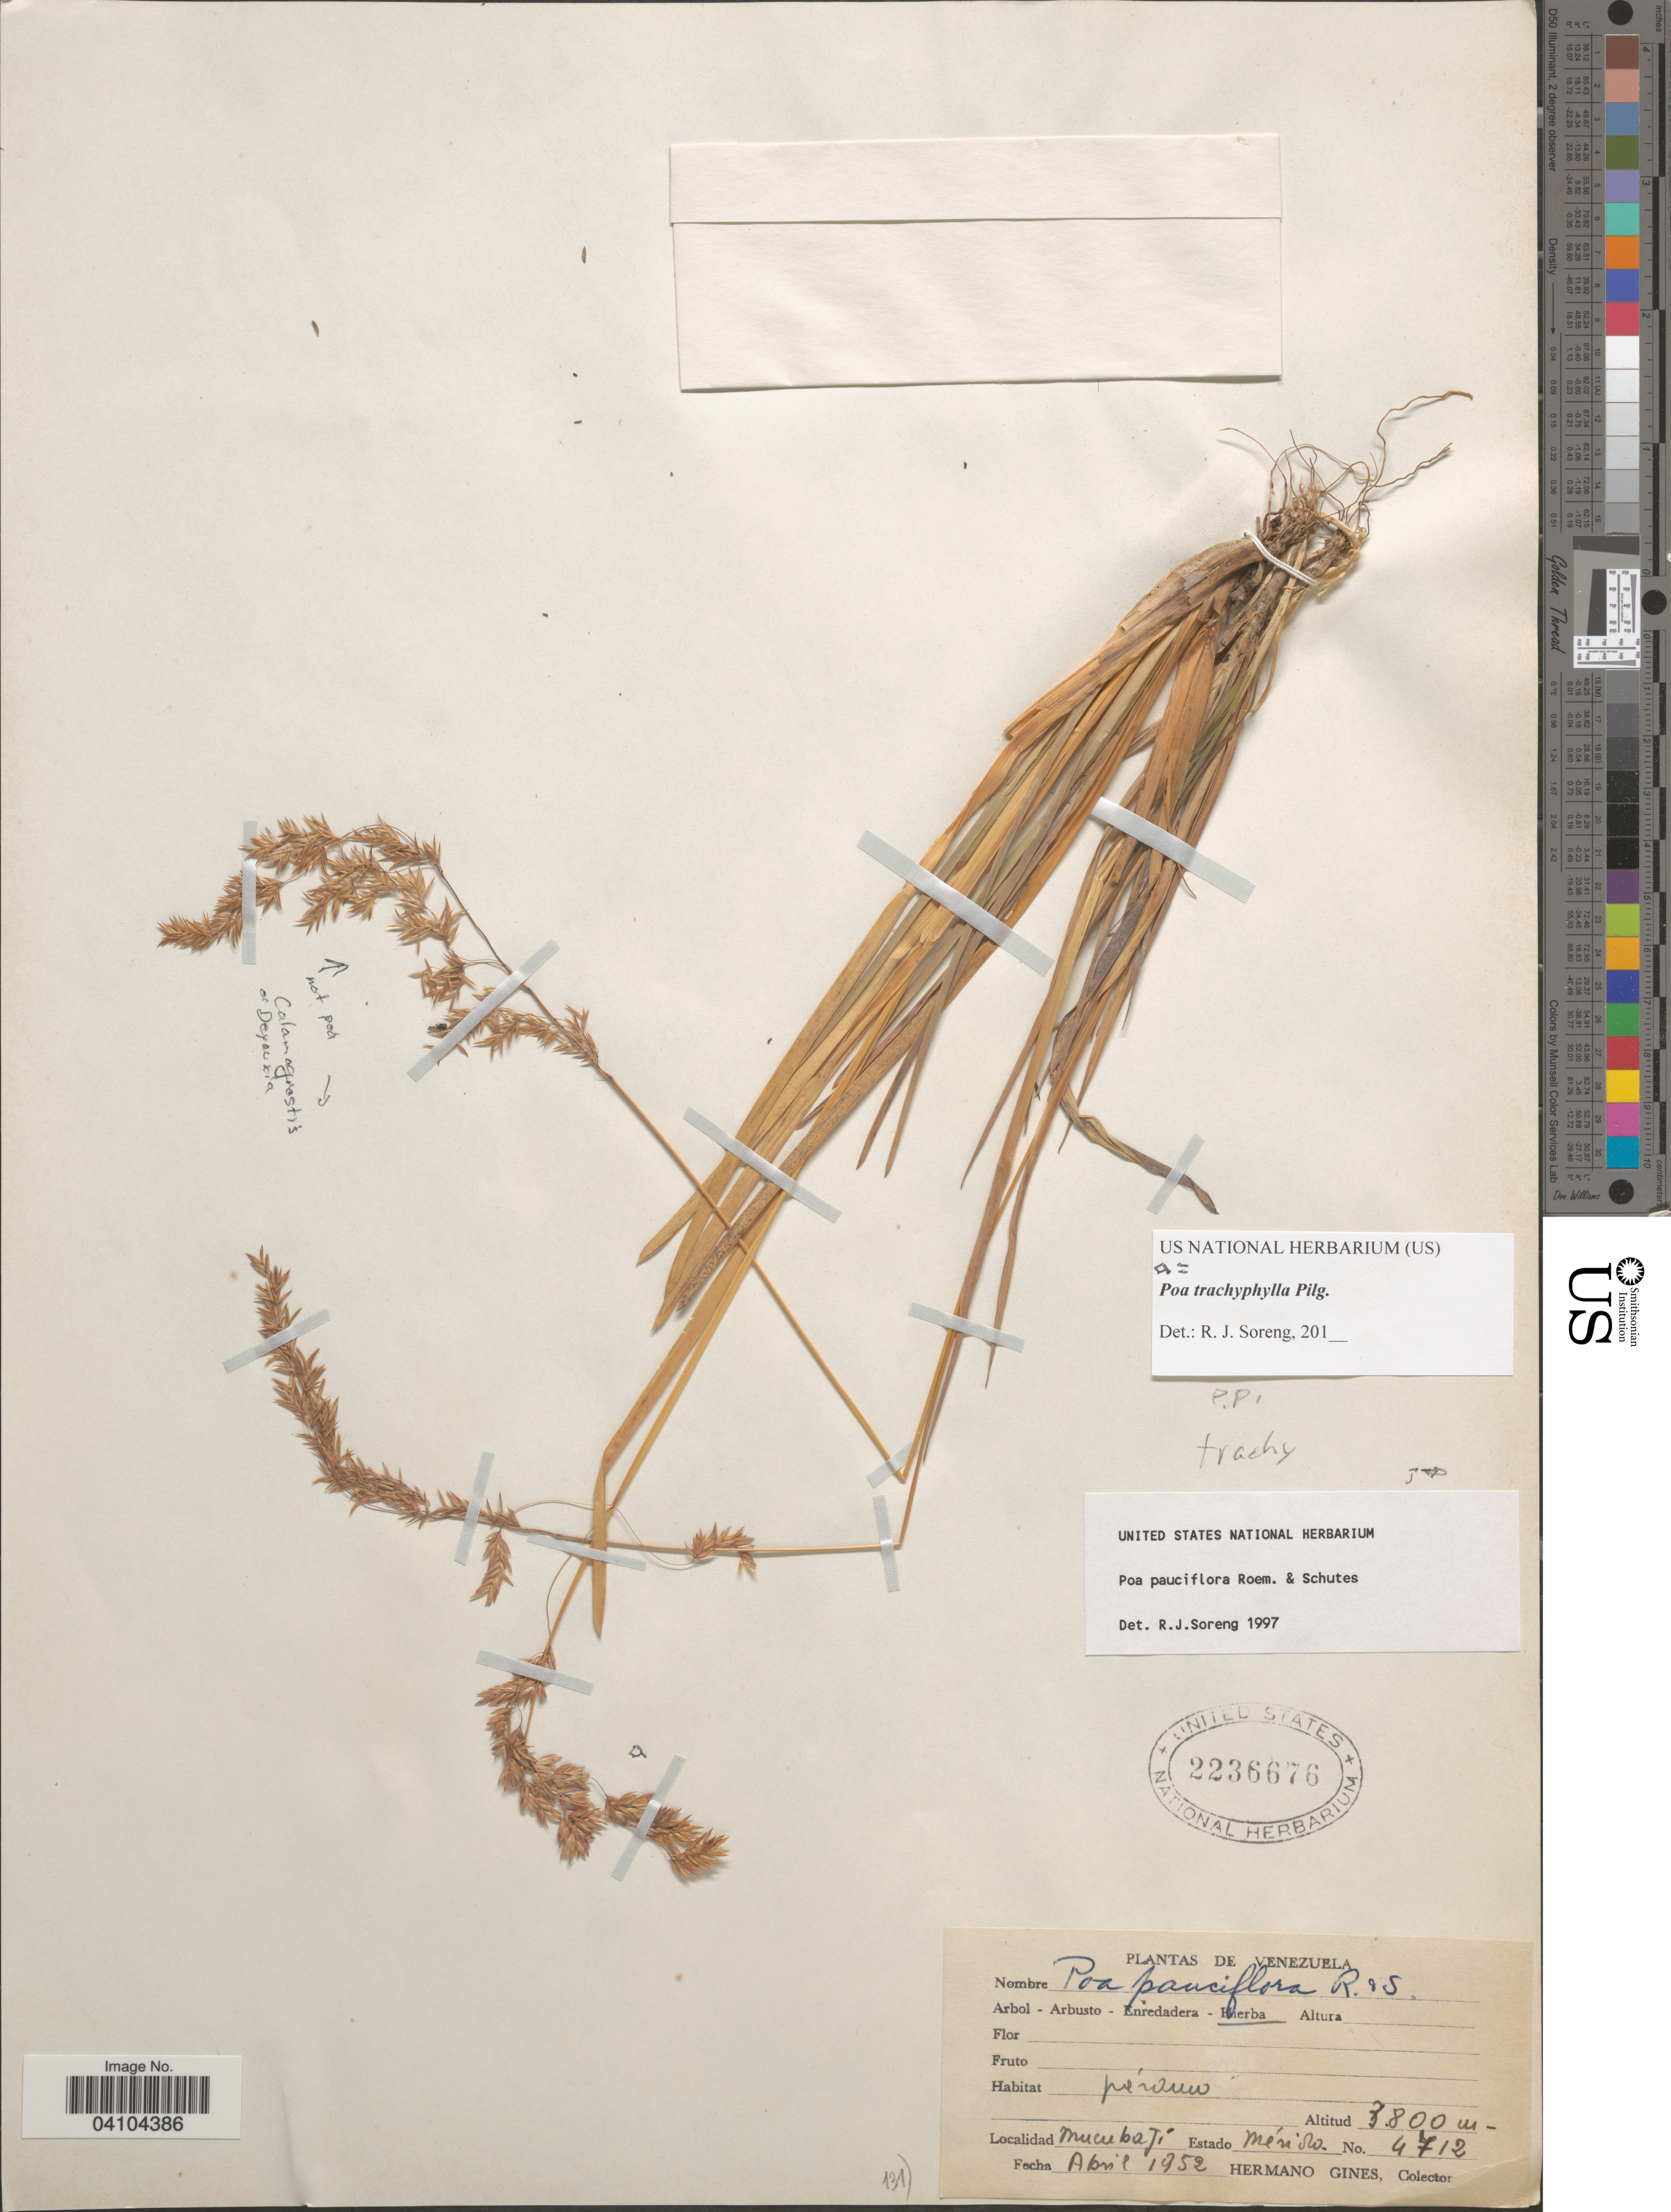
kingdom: Plantae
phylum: Tracheophyta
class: Liliopsida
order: Poales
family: Poaceae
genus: Poa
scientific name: Poa trachyphylla Hack., nom. illeg.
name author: Hack.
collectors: Bro. Gines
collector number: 4712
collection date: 1952-04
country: Venezuela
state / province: Merida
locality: Mucubají.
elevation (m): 3800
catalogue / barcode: US 2236676